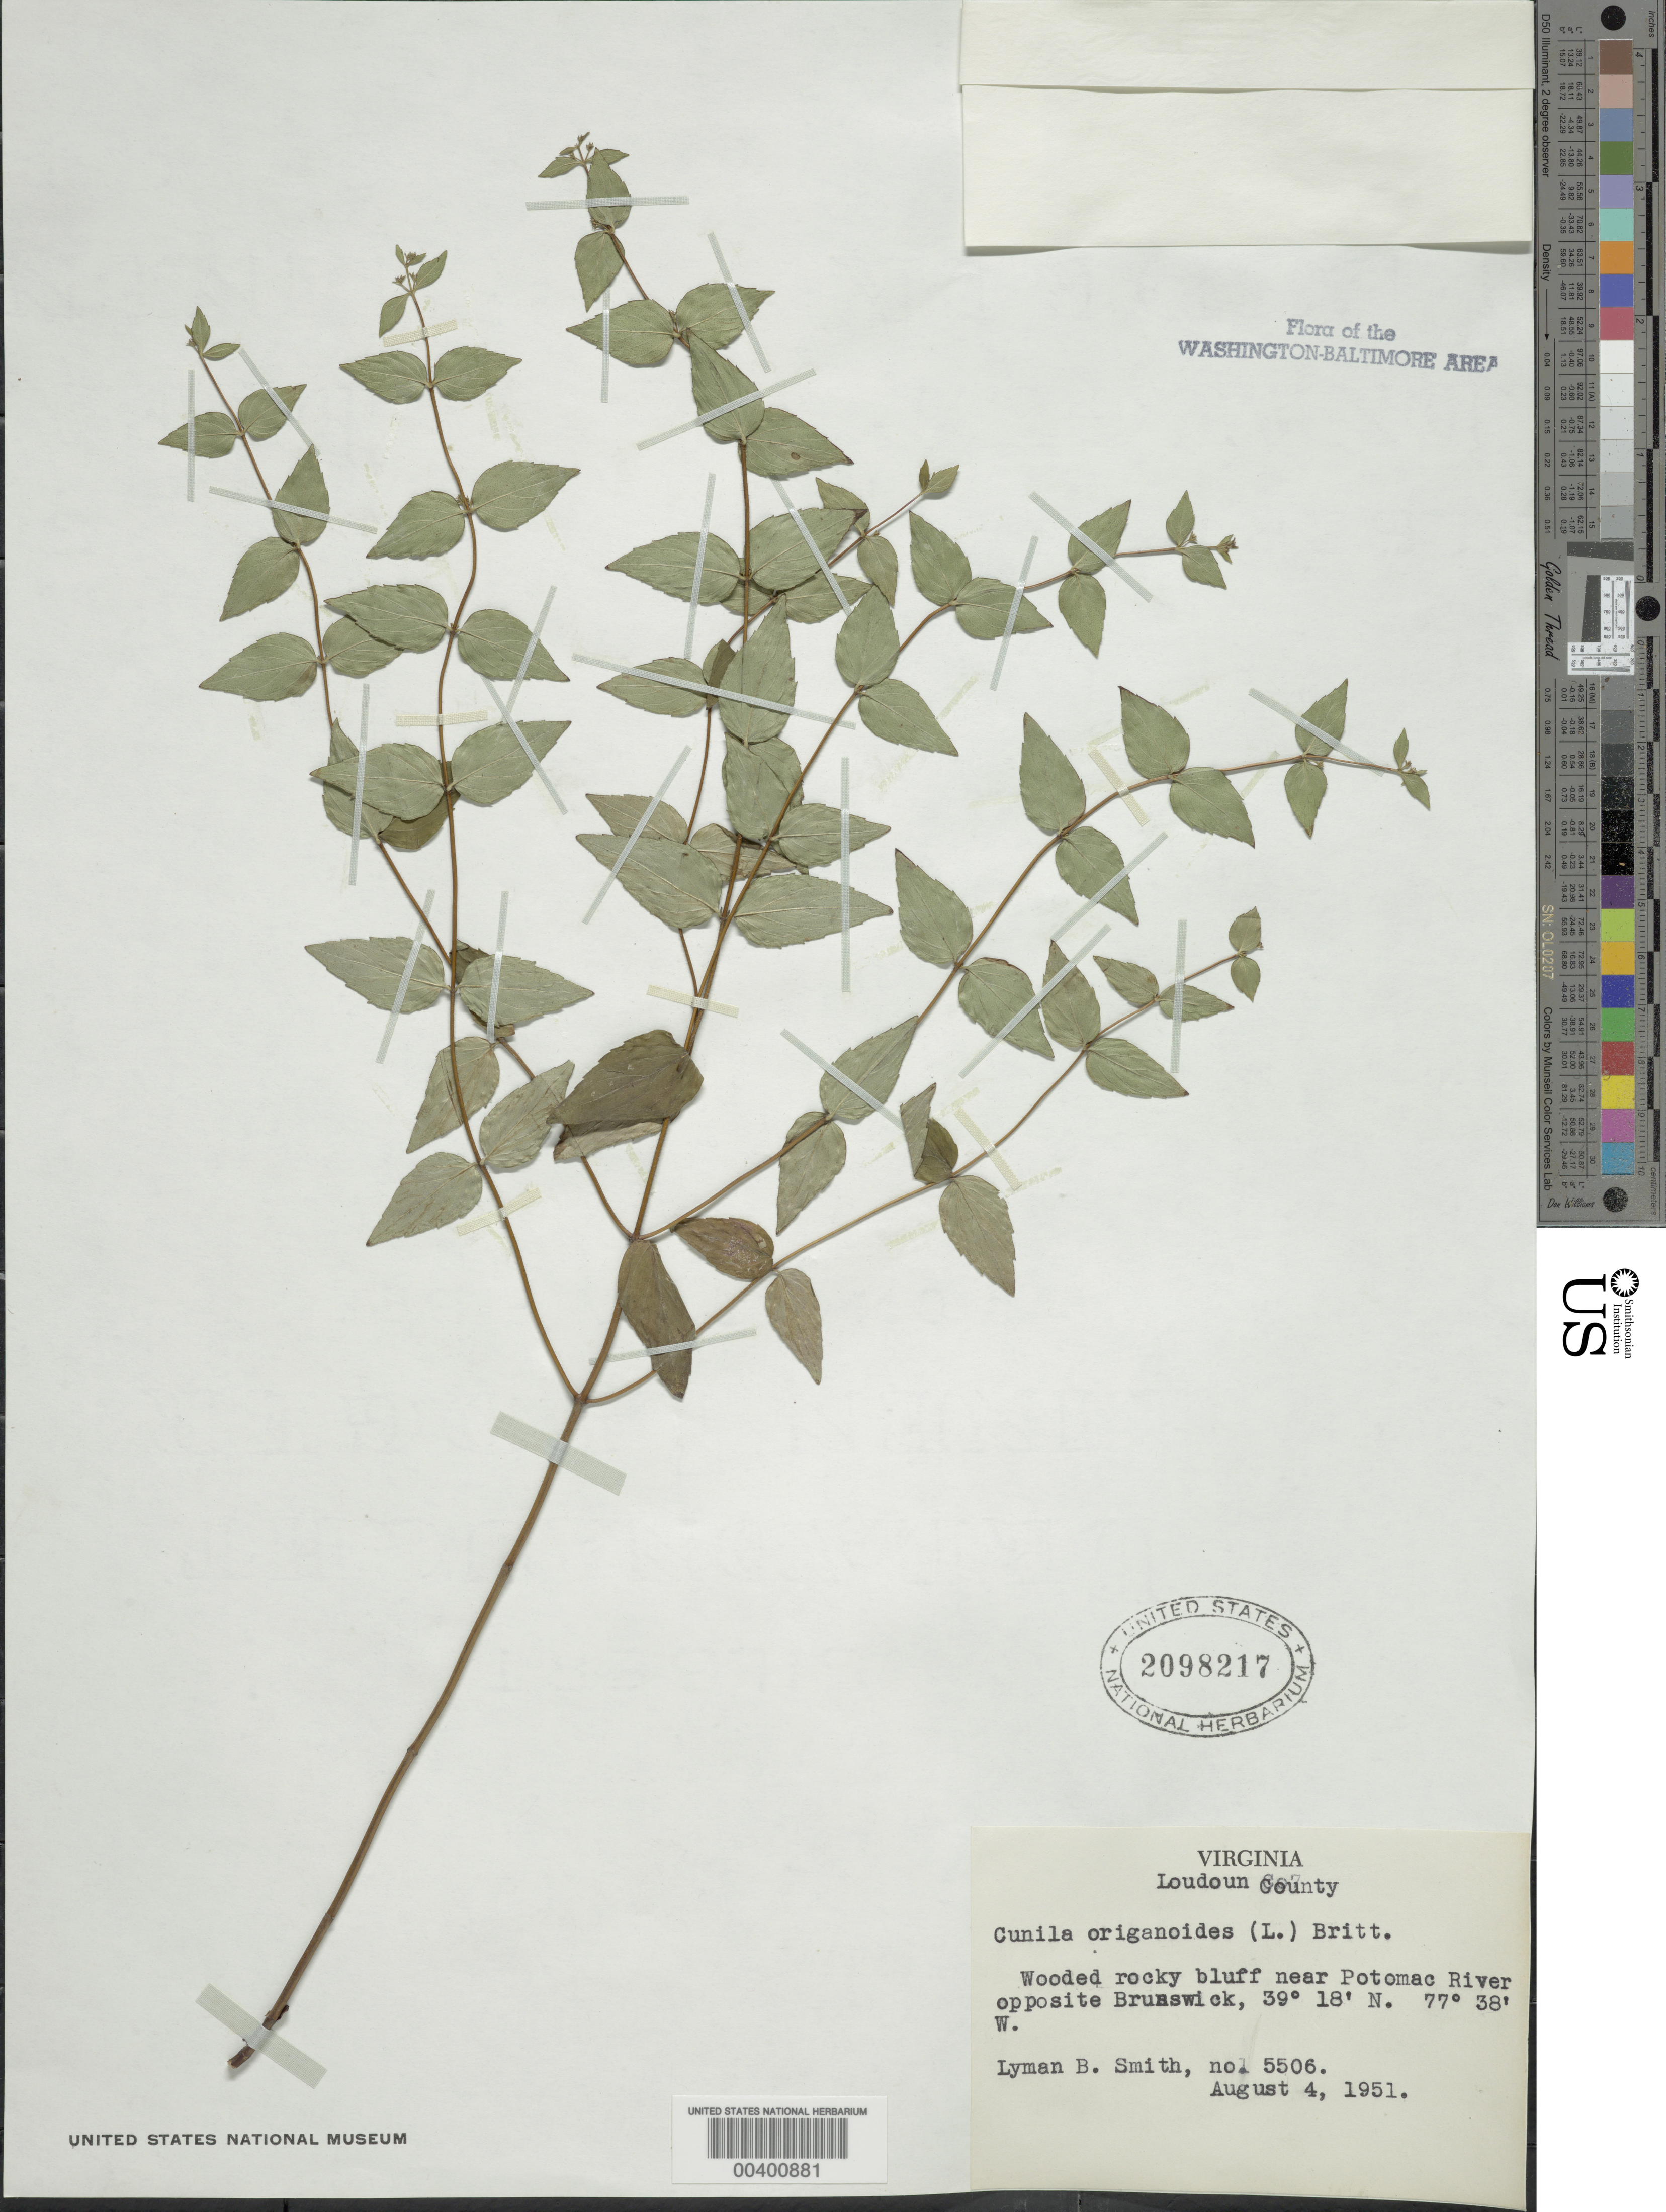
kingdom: Plantae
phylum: Tracheophyta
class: Magnoliopsida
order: Lamiales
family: Lamiaceae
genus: Cunila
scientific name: Cunila origanoides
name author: (L.) Britton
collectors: L. Smith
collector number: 5506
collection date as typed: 04 Aug 1951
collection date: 1951-08-04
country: United States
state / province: Virginia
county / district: Loudoun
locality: opposite Brunswick C. and O. Canal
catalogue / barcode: US 2098217